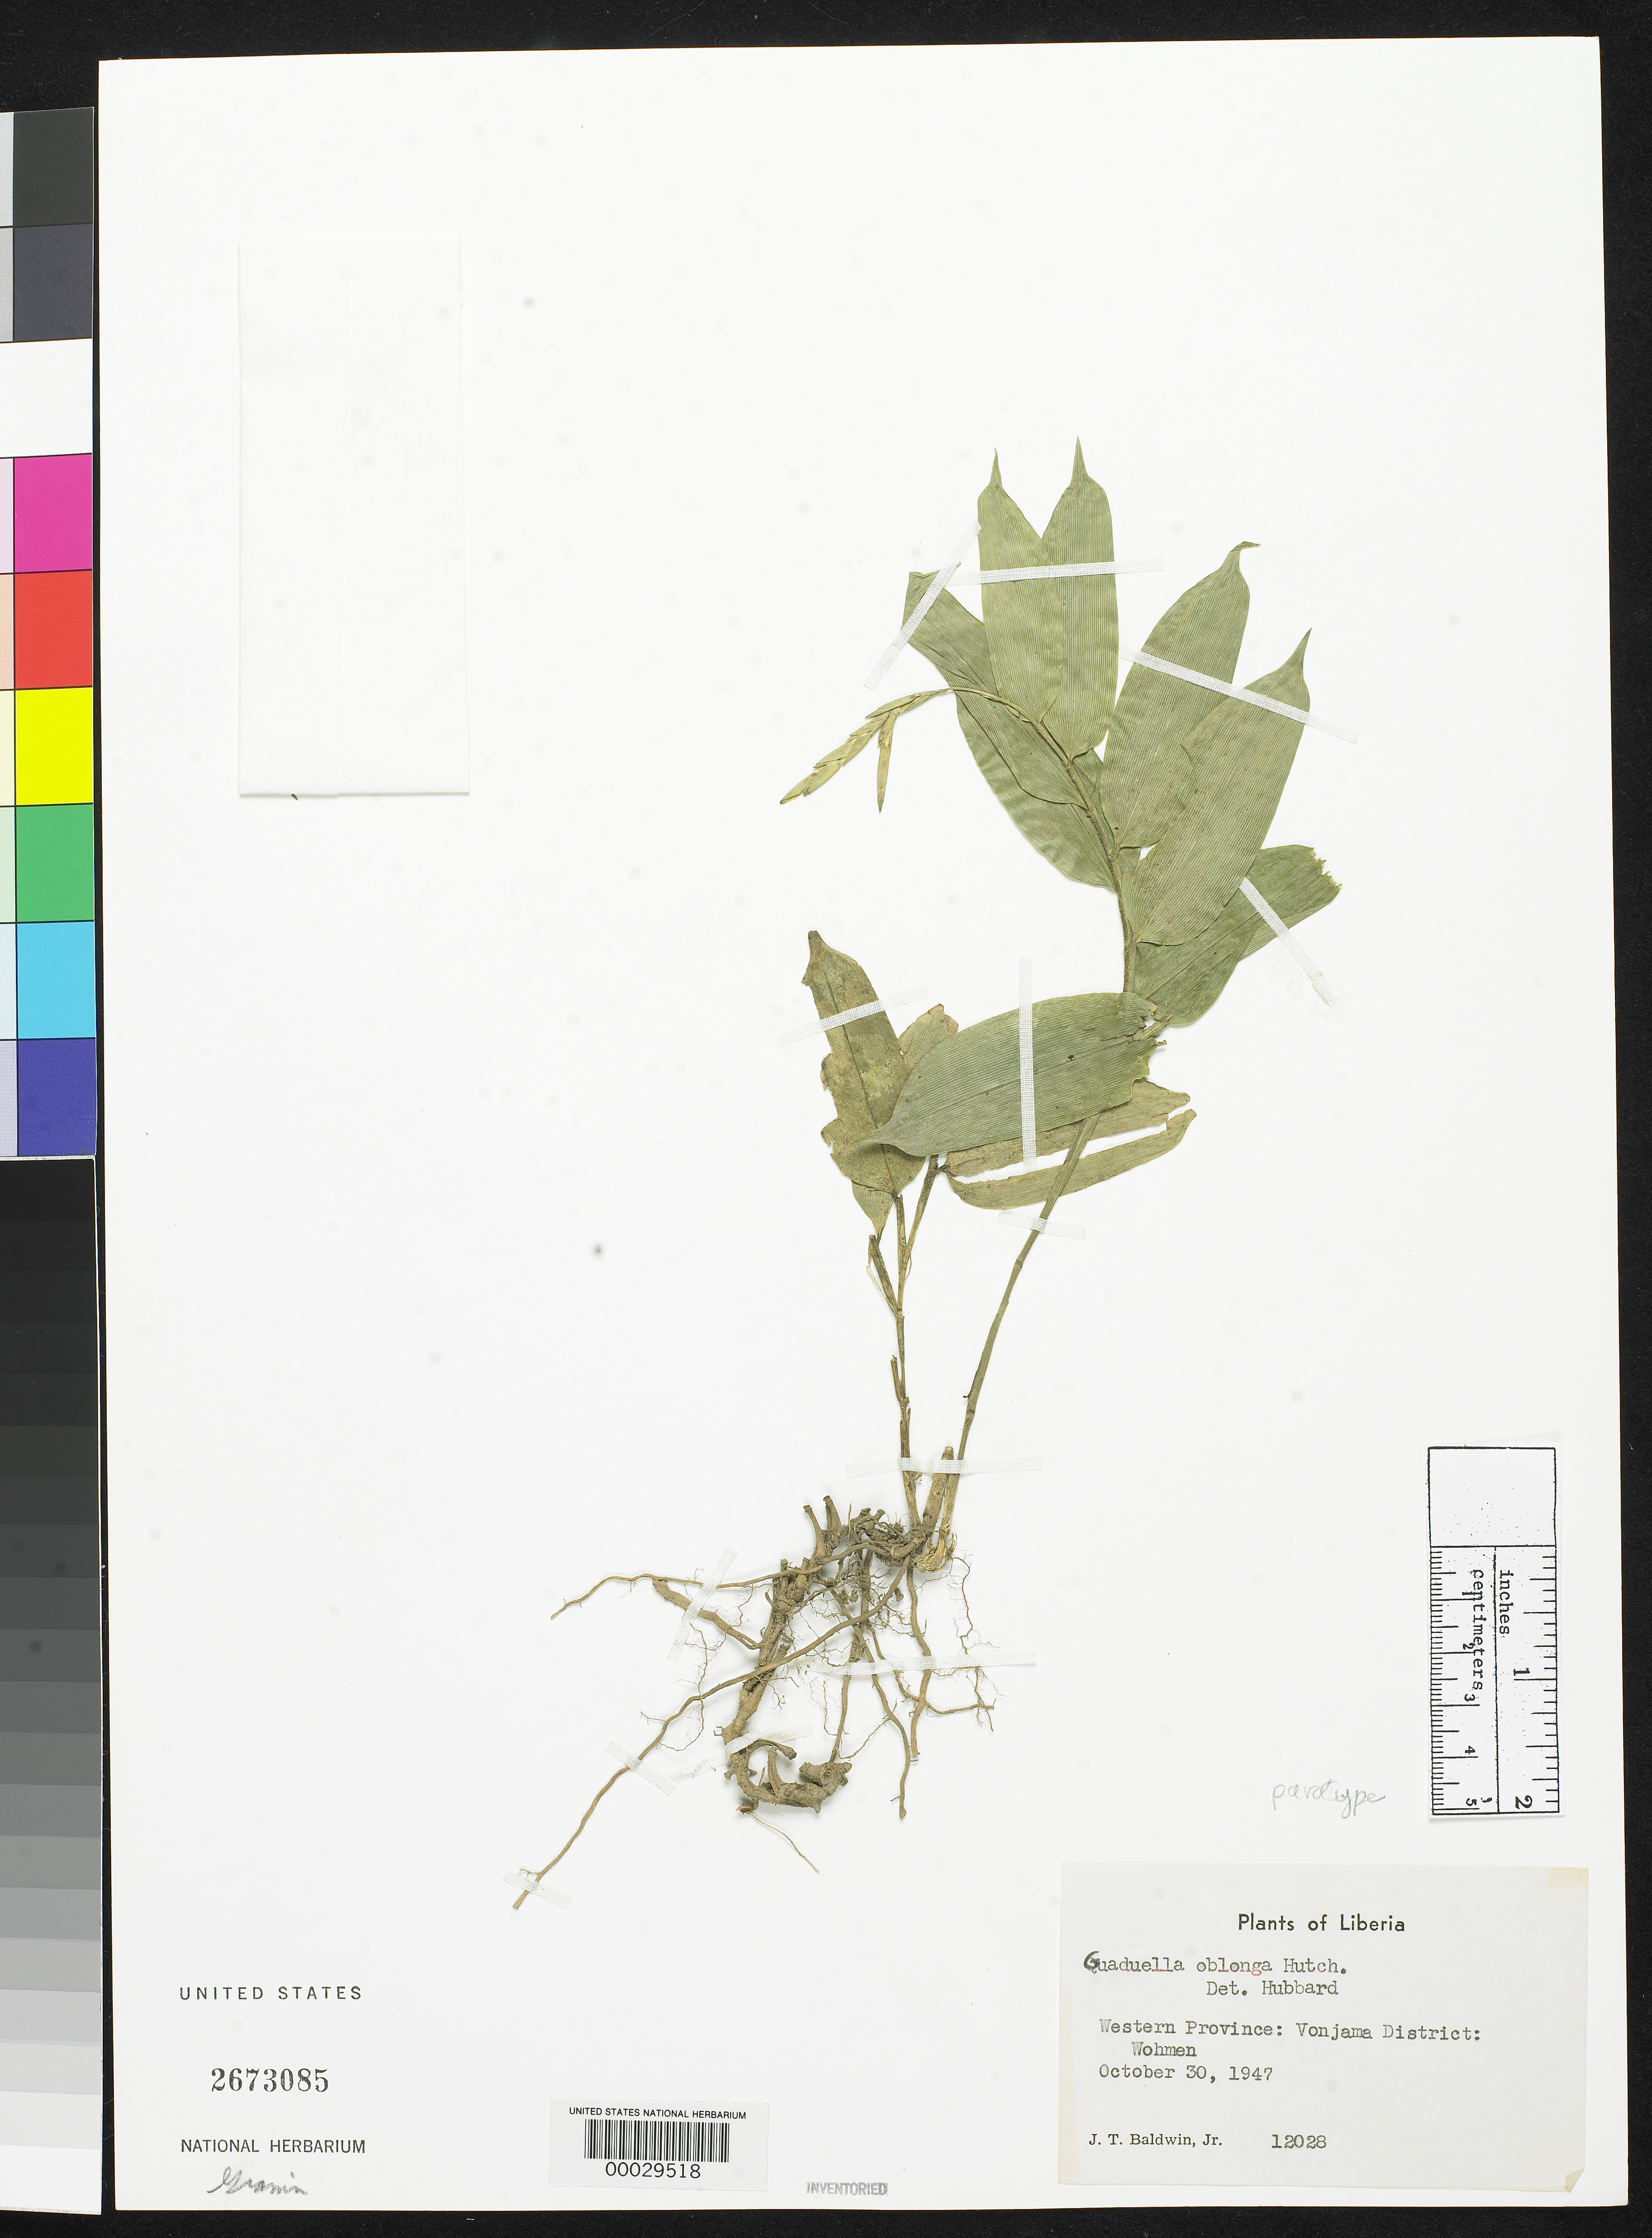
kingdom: Plantae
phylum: Tracheophyta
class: Liliopsida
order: Poales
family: Poaceae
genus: Guaduella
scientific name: Guaduella oblonga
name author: Hutch.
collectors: J. T. Baldwin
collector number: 12028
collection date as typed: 30 Oct 1947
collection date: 1947-10-30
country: Liberia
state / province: Lofa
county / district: Vonjama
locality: Wohmen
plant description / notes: Paratype of Guadella oblonga Hutch.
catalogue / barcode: US 2673085